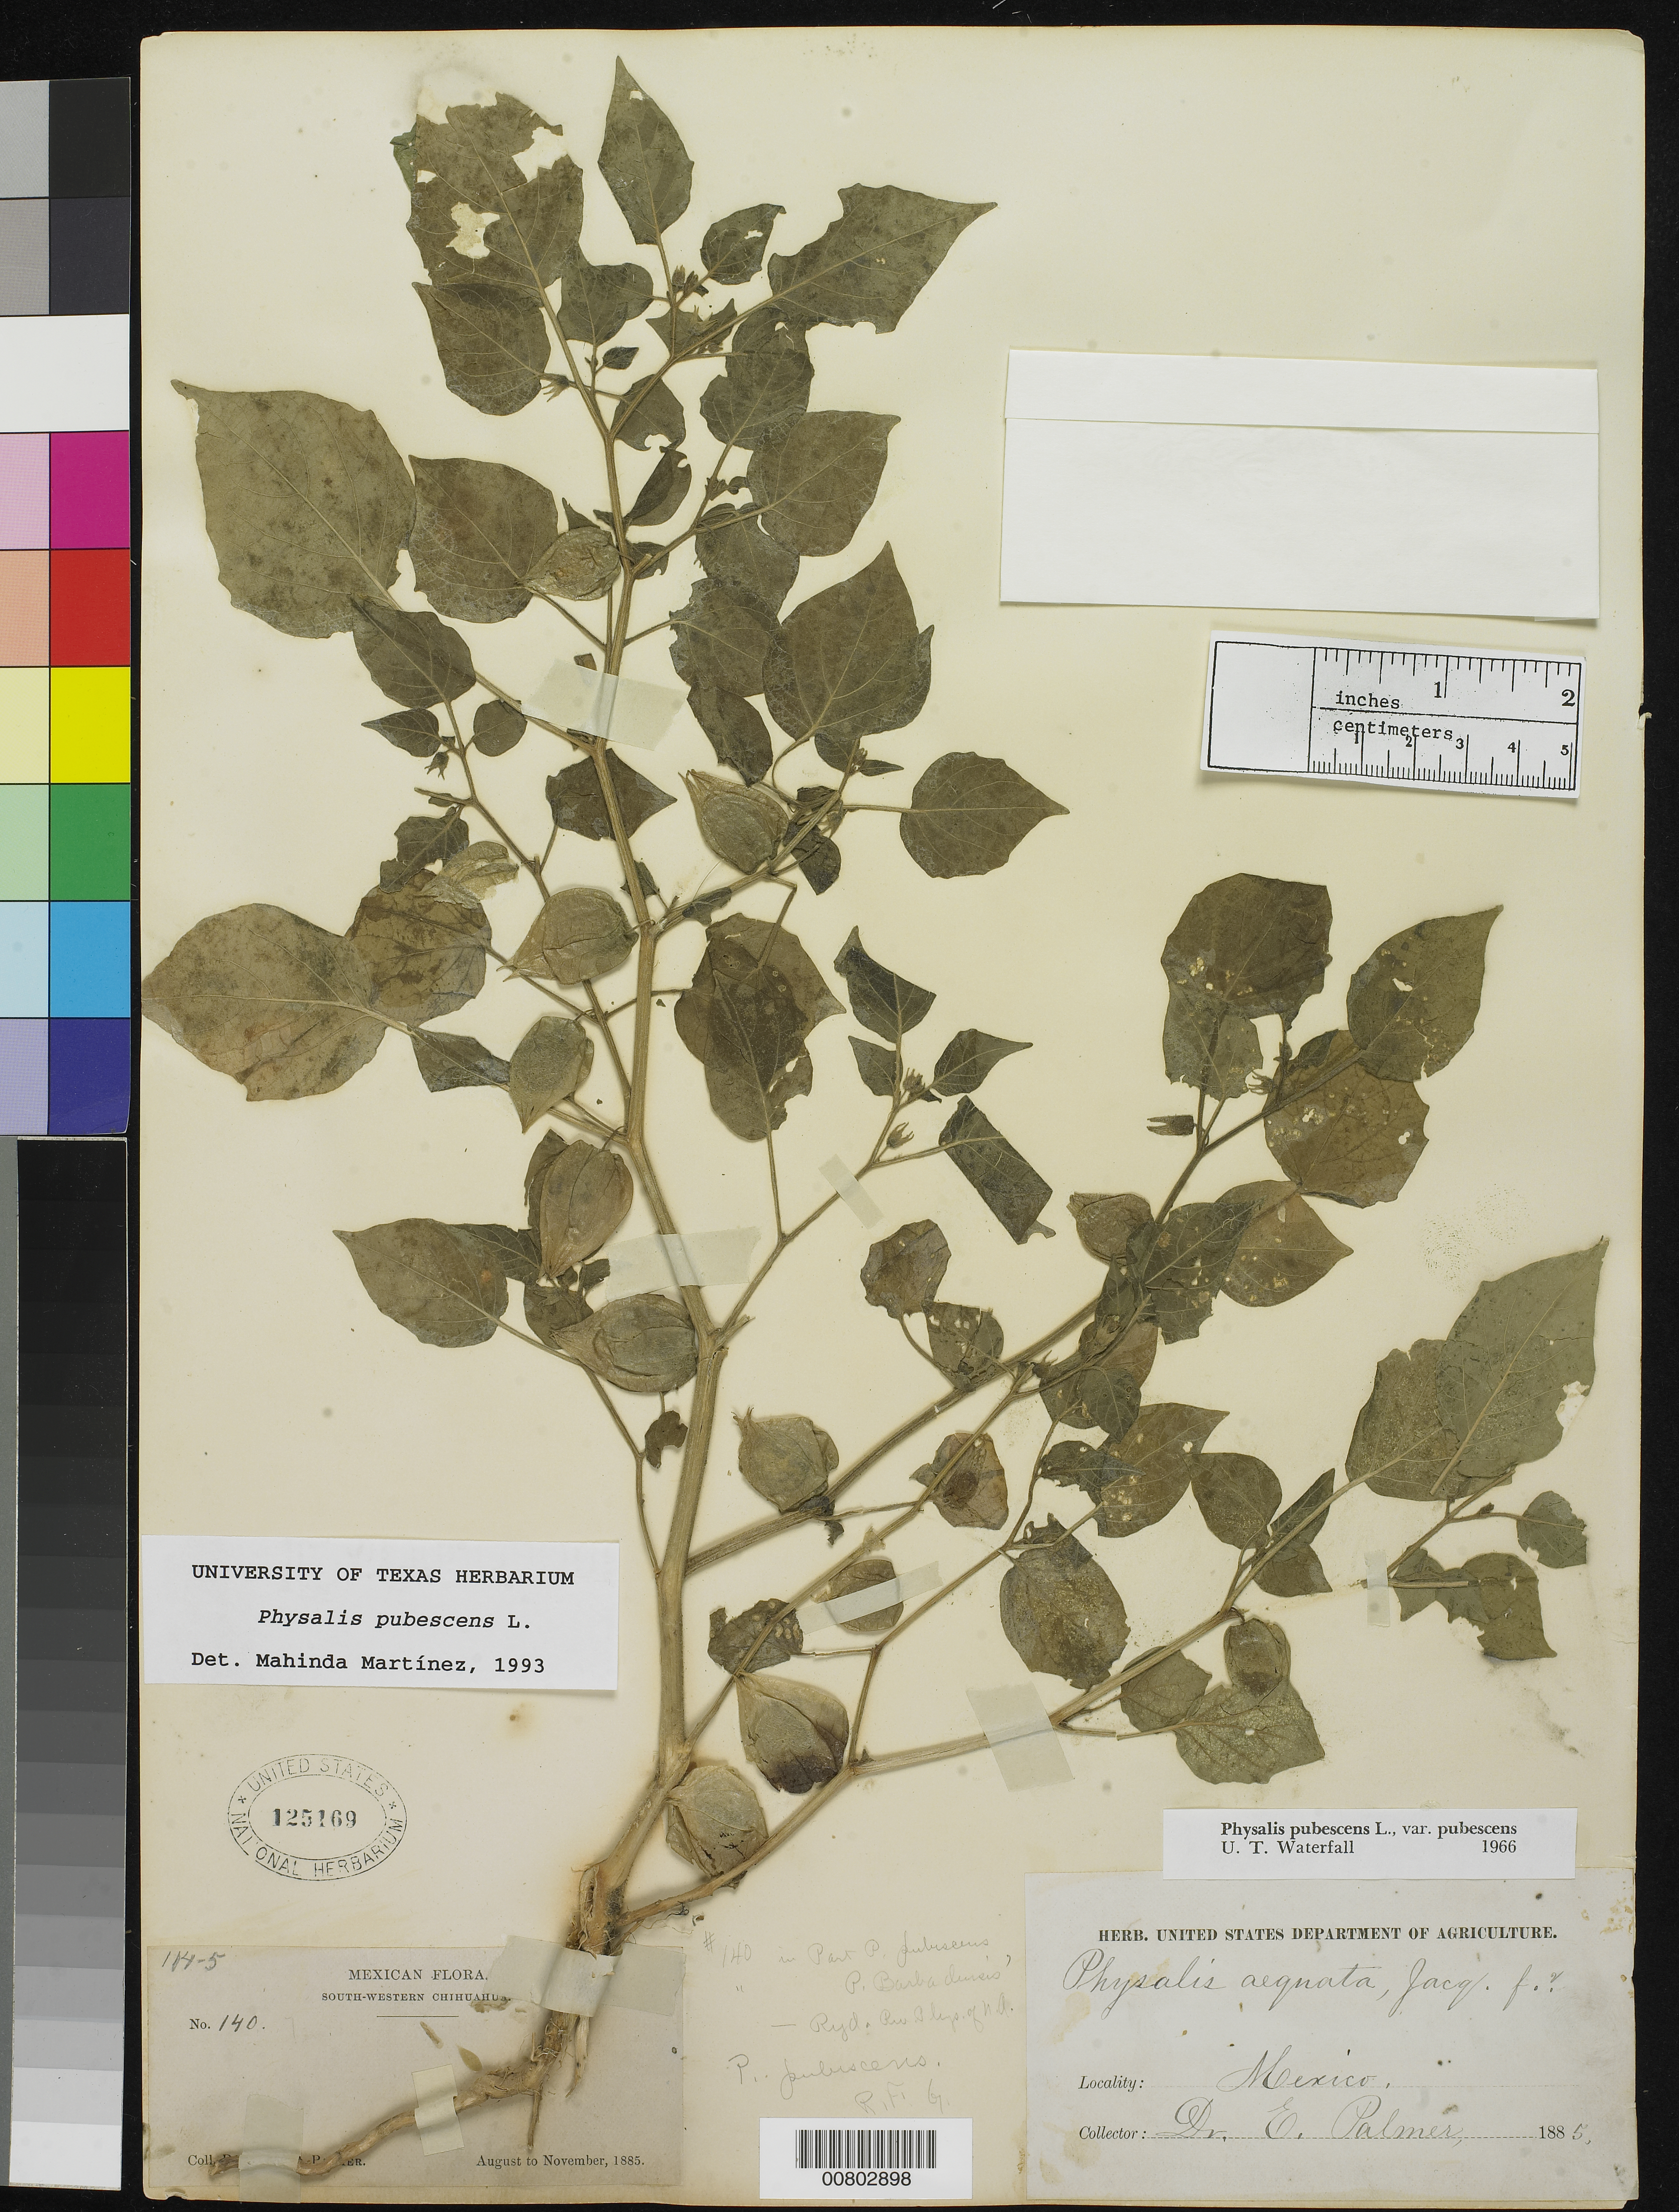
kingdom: Plantae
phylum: Tracheophyta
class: Magnoliopsida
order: Solanales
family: Solanaceae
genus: Physalis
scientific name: Physalis pubescens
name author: L.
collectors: E. Palmer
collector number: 140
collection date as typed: Aug 1885 to -- Nov 1885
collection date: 1885-08/1885-11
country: Mexico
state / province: Chihuahua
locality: South-Western Chihuahua.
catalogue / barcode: US 125169